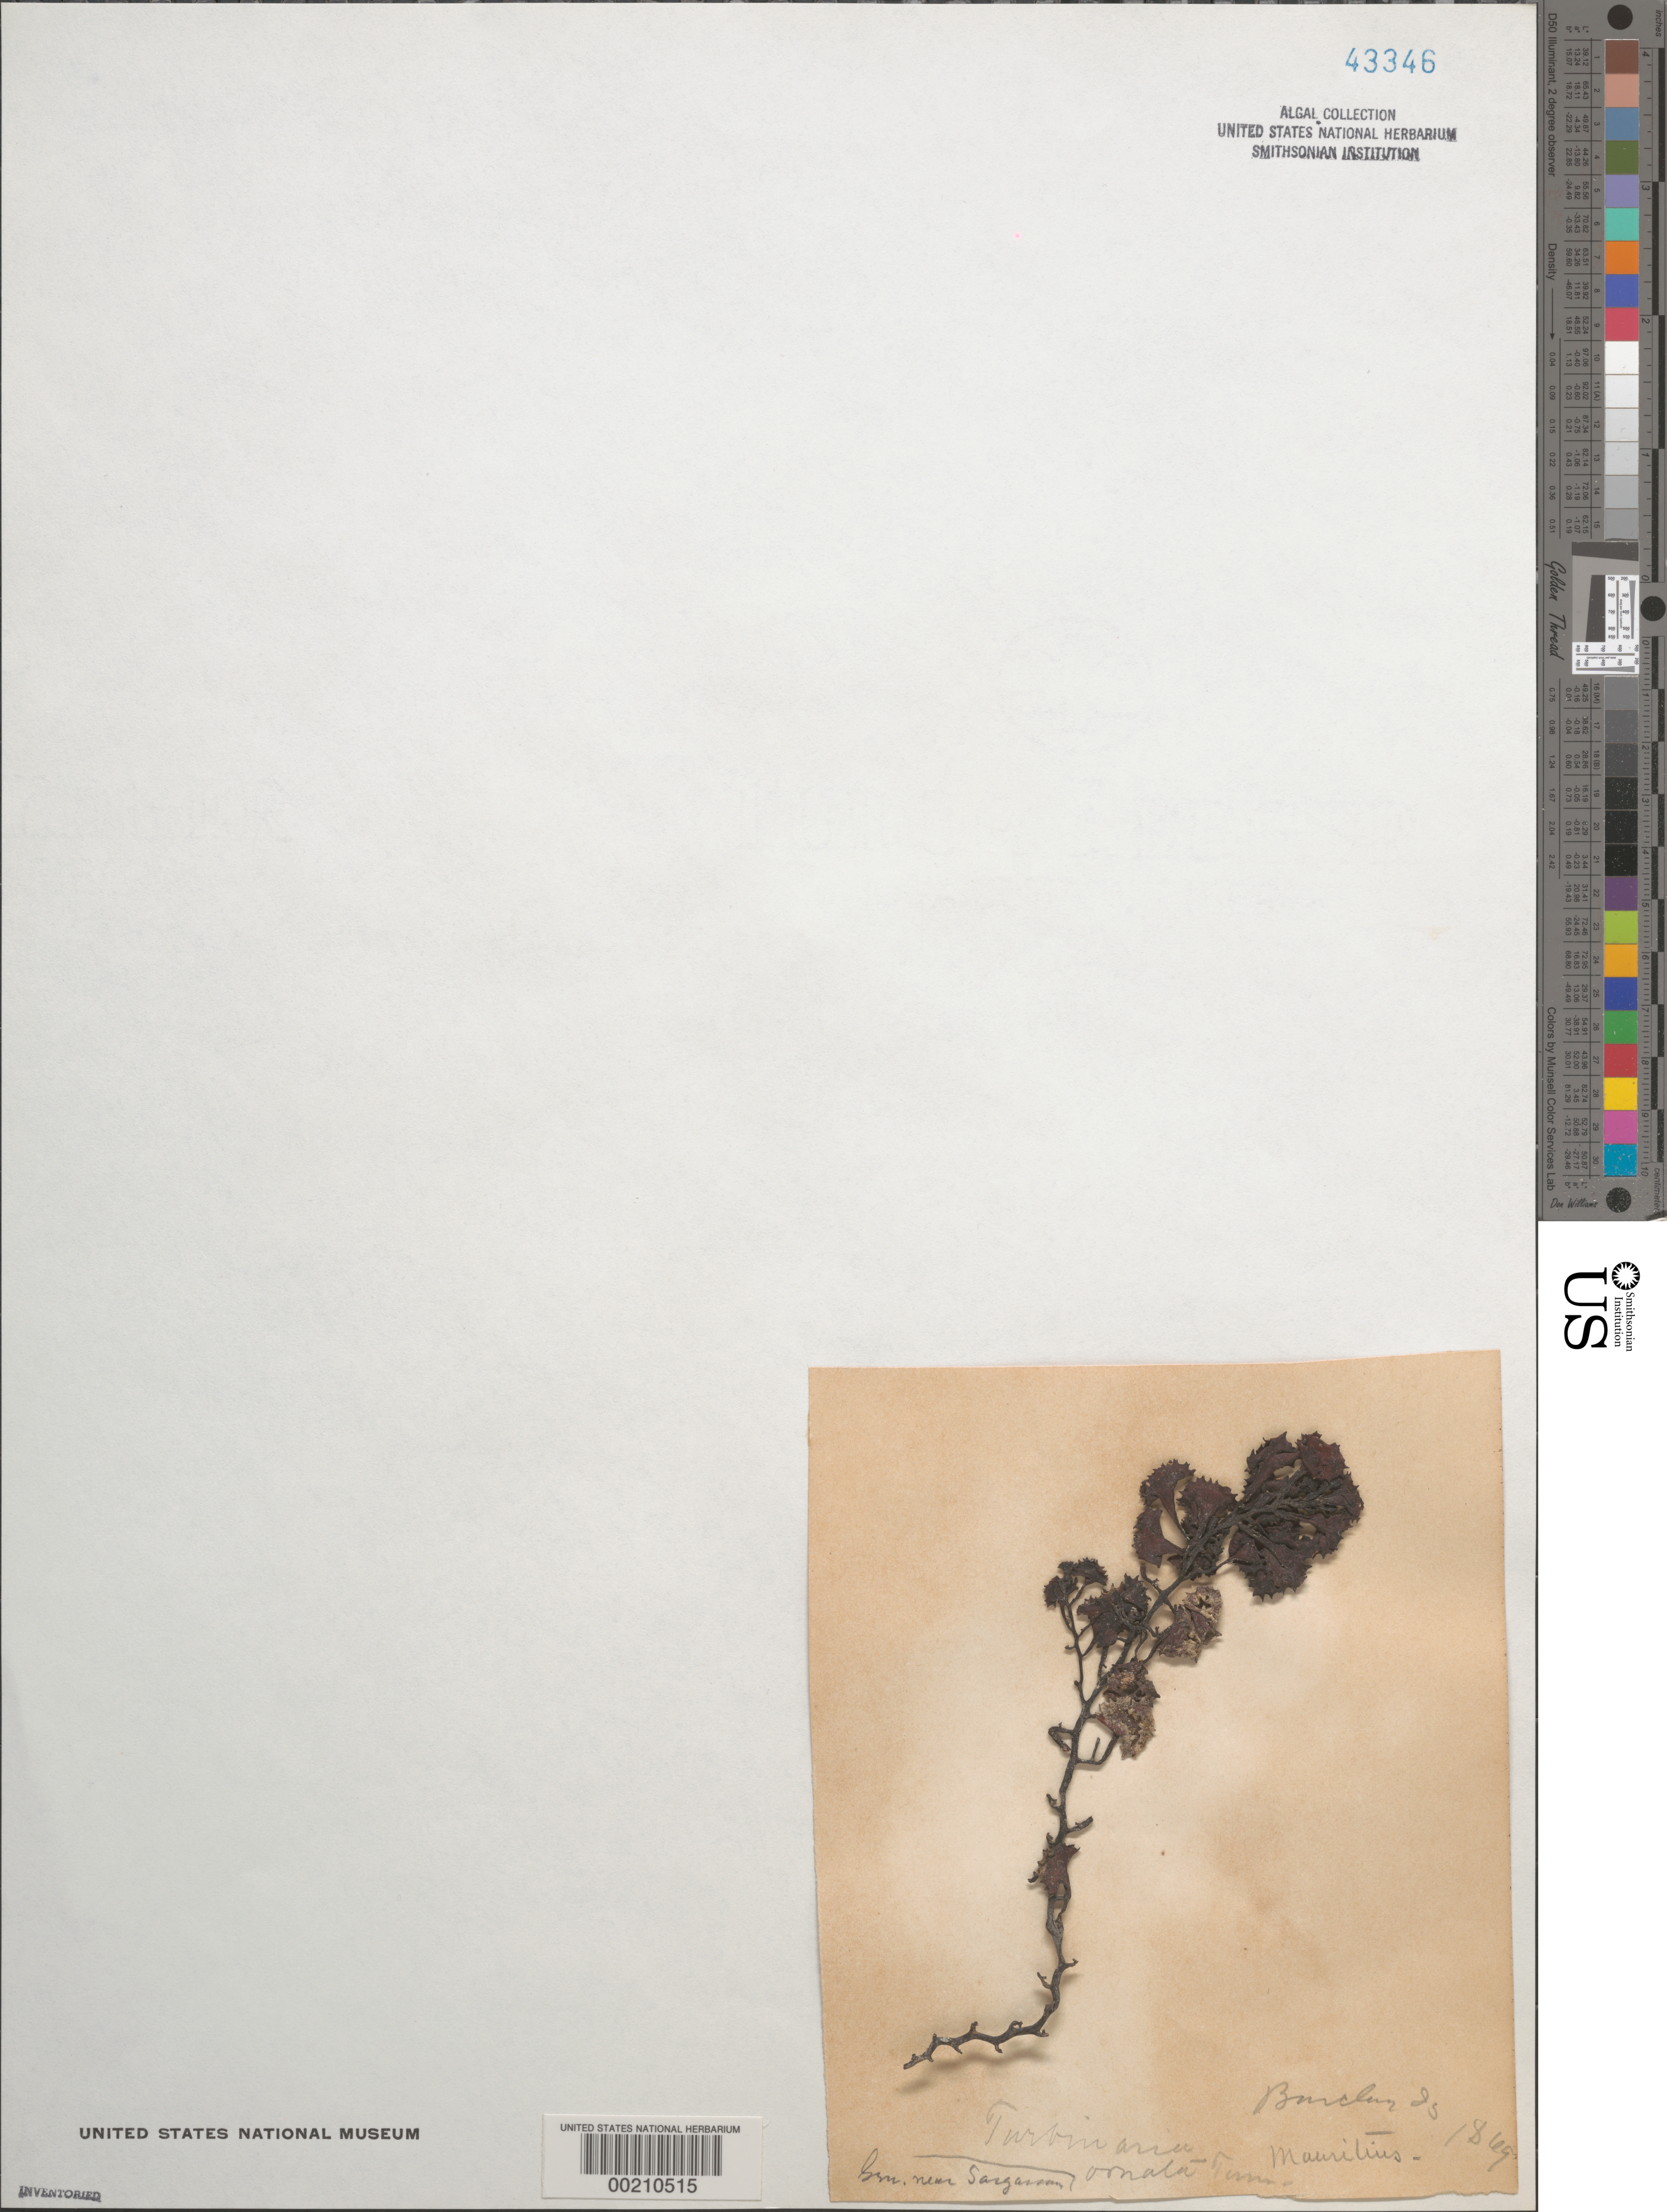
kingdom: Chromista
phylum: Ochrophyta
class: Phaeophyceae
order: Fucales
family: Sargassaceae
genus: Turbinaria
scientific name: Turbinaria ornata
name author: (Turner) J. Agardh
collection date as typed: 1869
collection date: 1869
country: Mauritius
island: Barkly Island (Barclay Island)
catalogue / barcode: US 43346